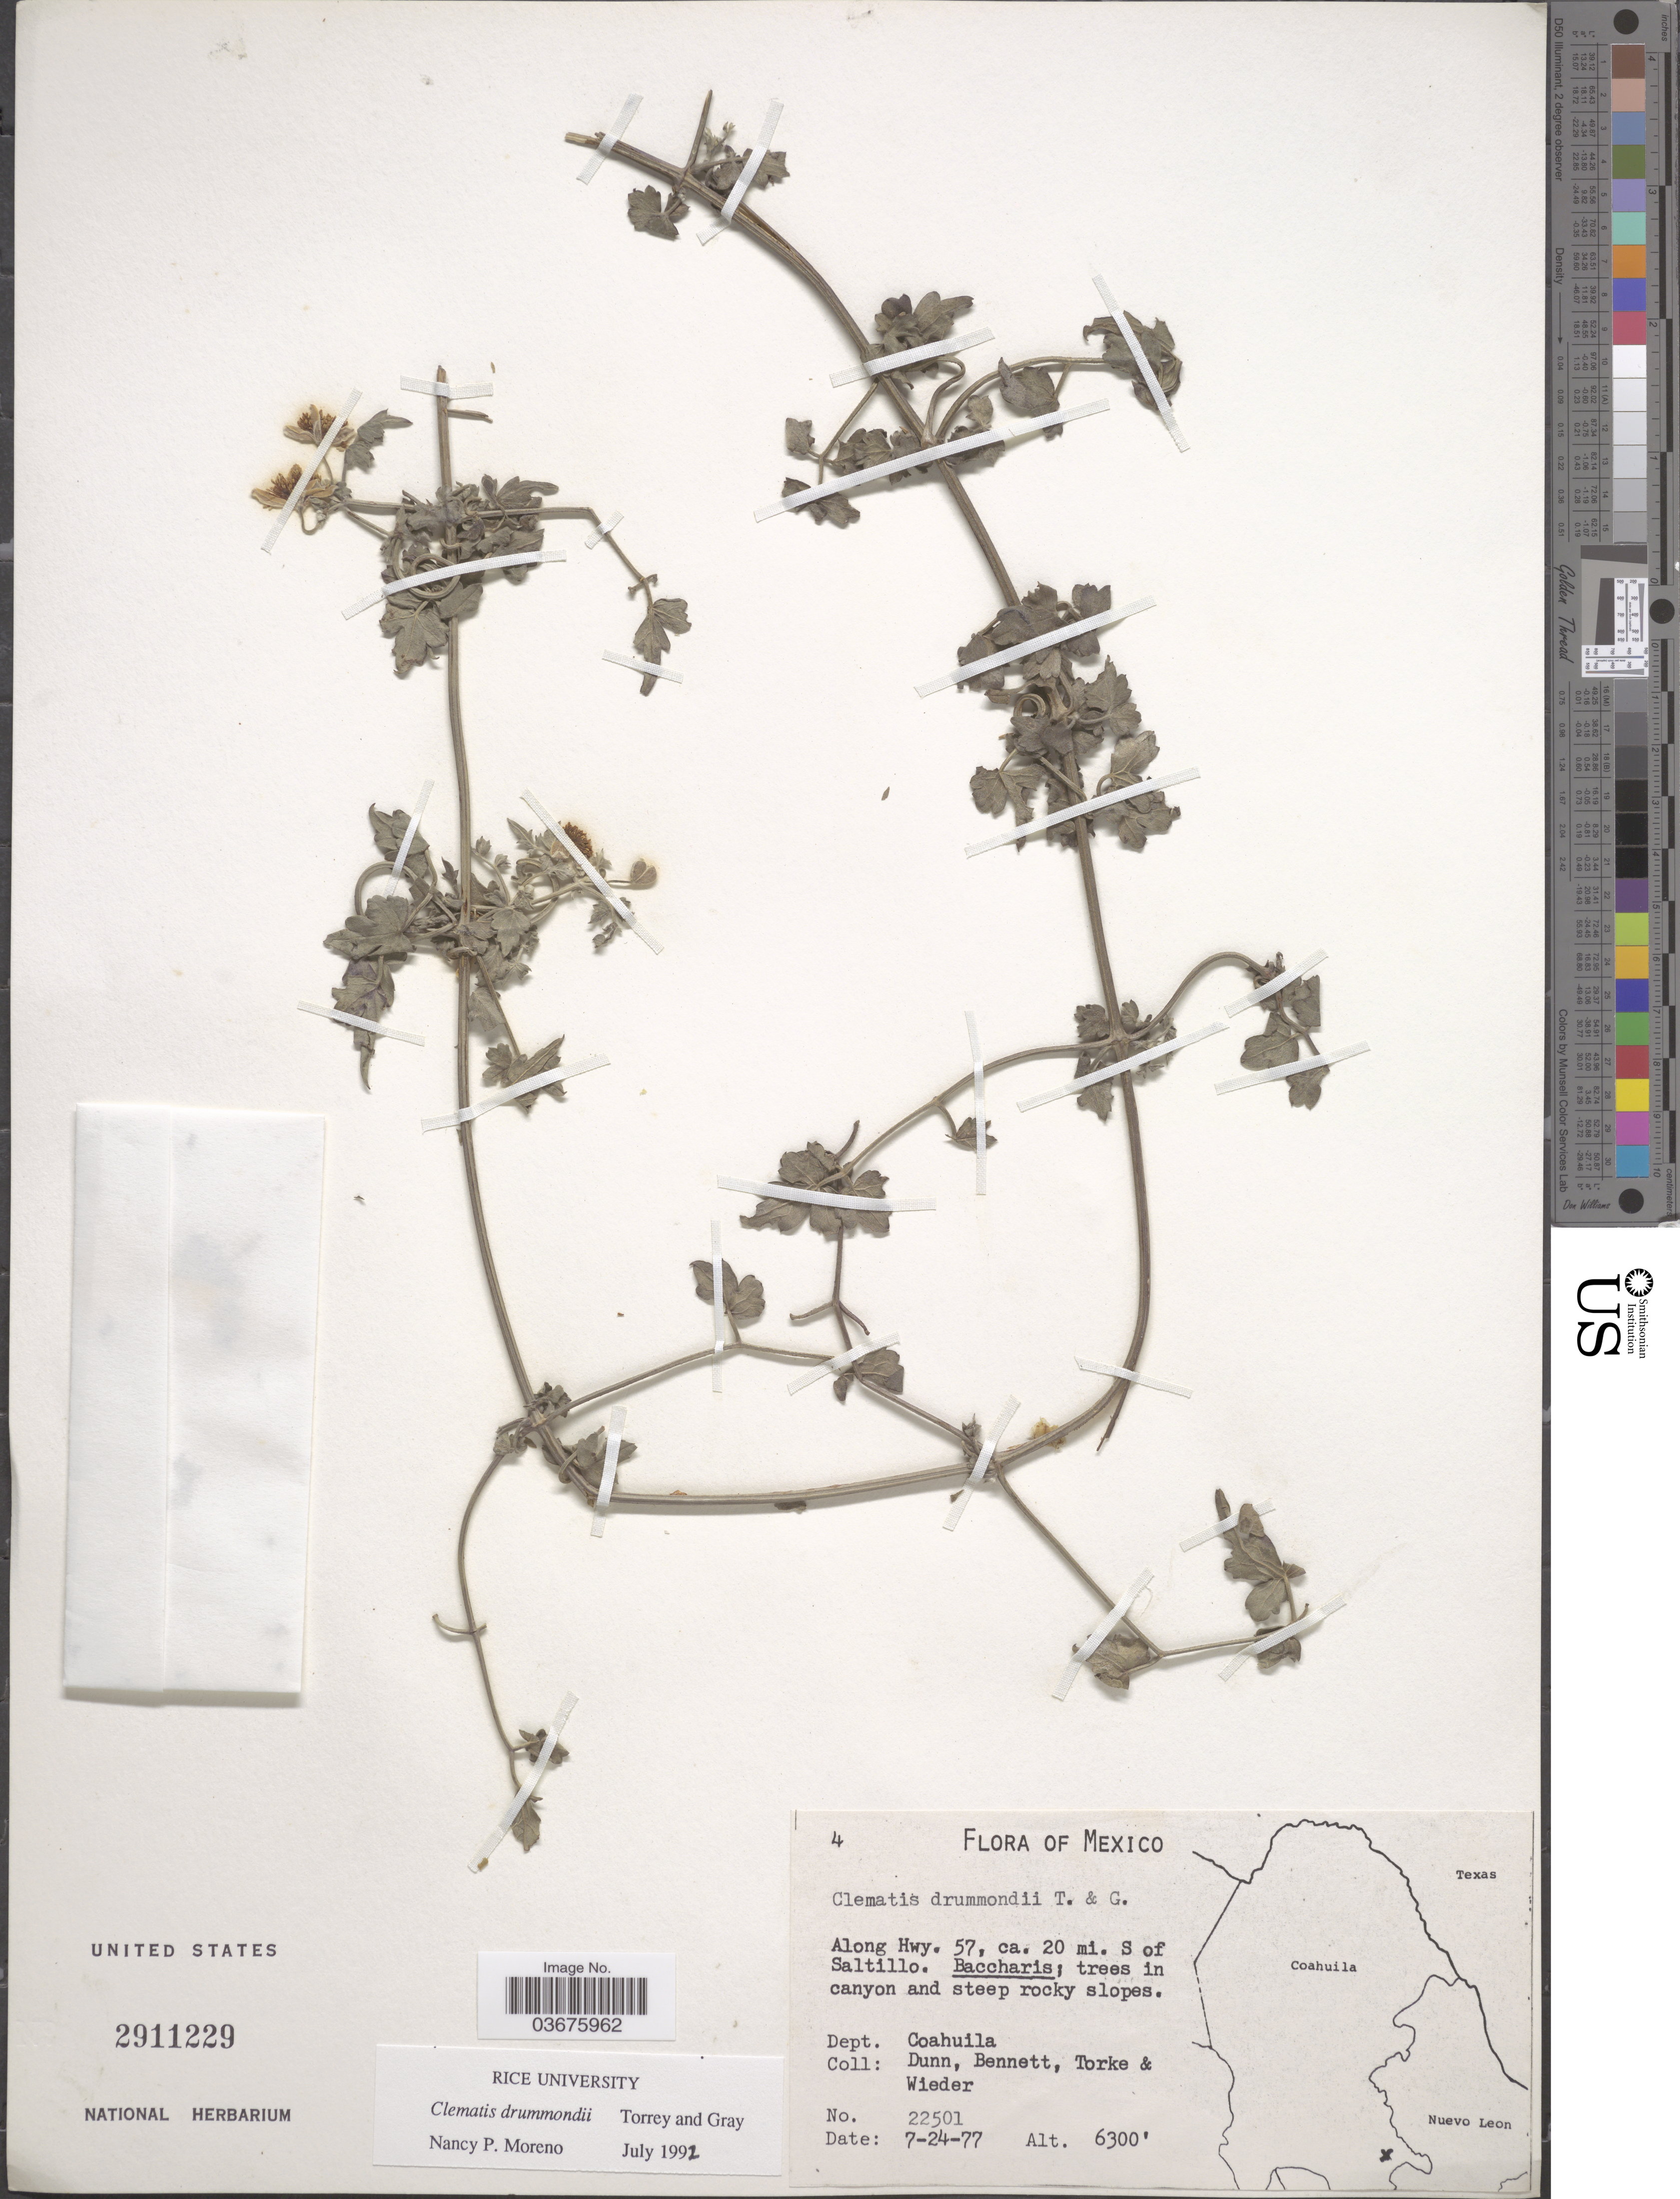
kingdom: Plantae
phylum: Tracheophyta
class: Magnoliopsida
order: Ranunculales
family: Ranunculaceae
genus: Clematis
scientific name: Clematis drummondii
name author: Torr. & A. Gray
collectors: Dunn, --, -- Bennett, Torke, -- & -. Wieder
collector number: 22501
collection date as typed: Transcribed d/m/y: 24/7/77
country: Mexico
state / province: Coahuila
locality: Along Hwy. 57, ca. 20 mi. S of Saltillo. Dept. Coahuila.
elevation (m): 1920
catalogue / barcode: US 2911229